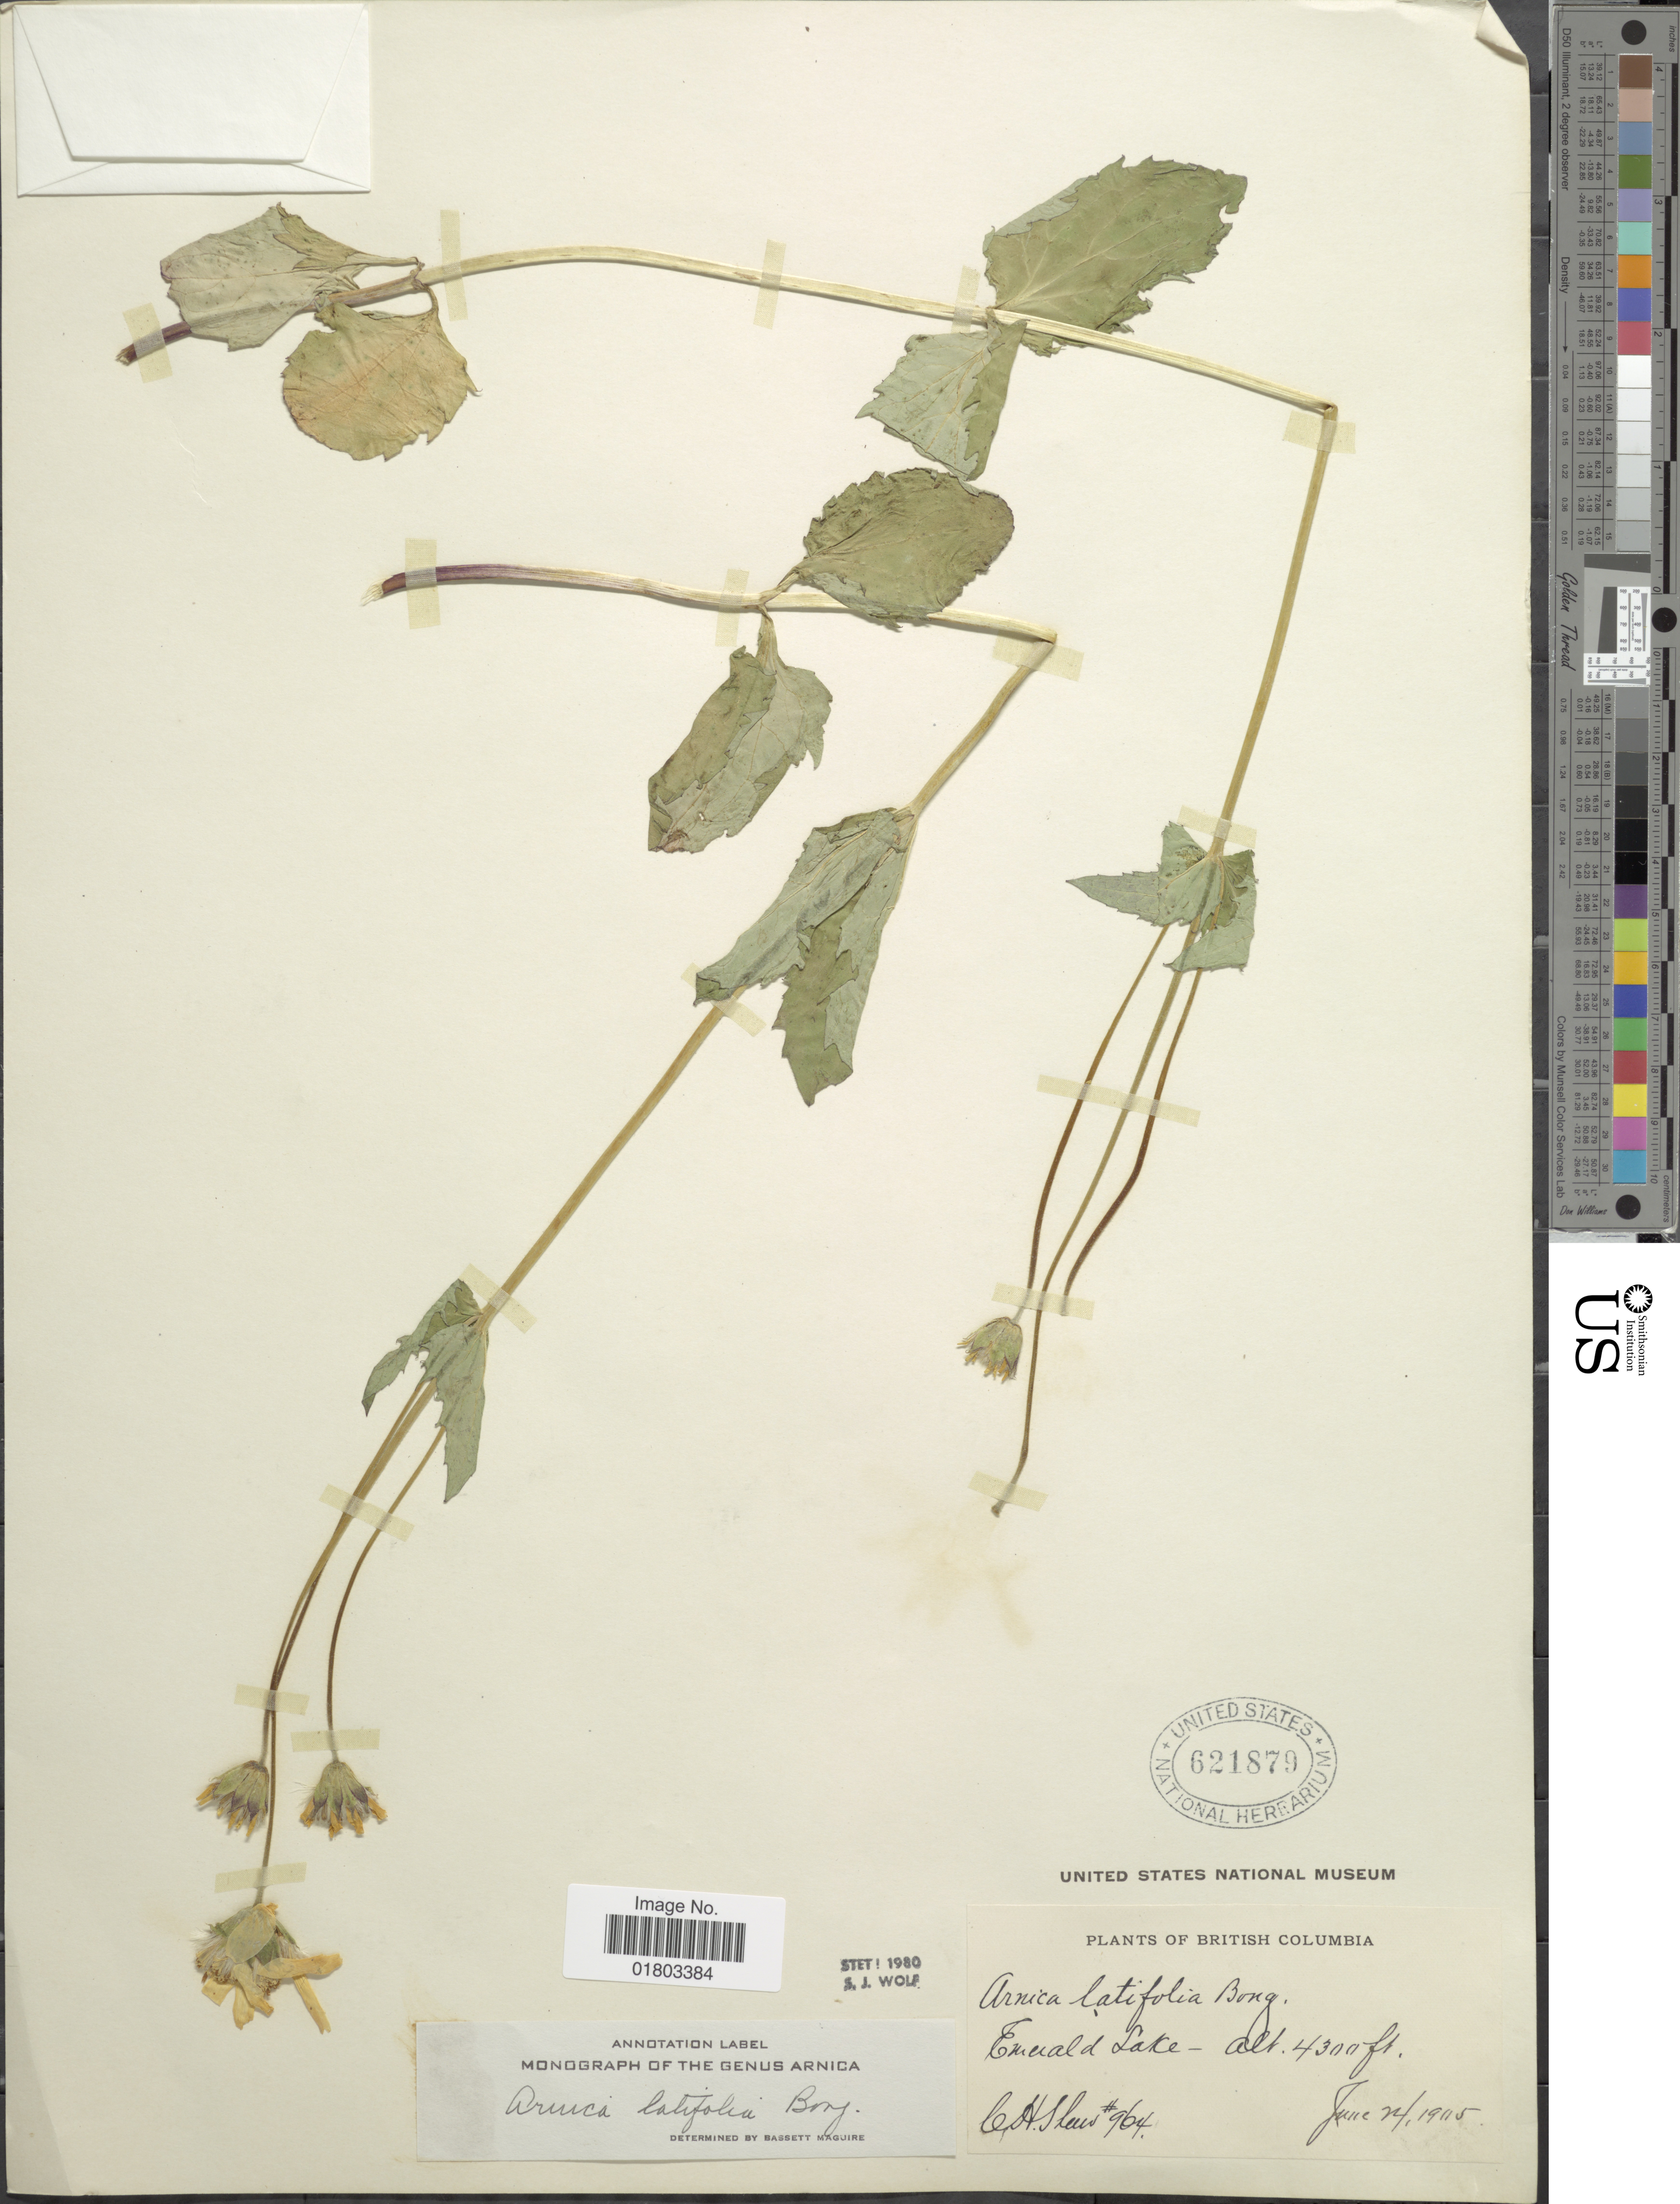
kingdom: Plantae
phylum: Tracheophyta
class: Magnoliopsida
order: Asterales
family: Asteraceae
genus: Arnica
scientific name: Arnica latifolia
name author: Bong.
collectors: C. H. Shaw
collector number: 964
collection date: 1905-06-24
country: Canada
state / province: British Columbia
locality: Emerald Lake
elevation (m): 1311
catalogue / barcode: US 621879